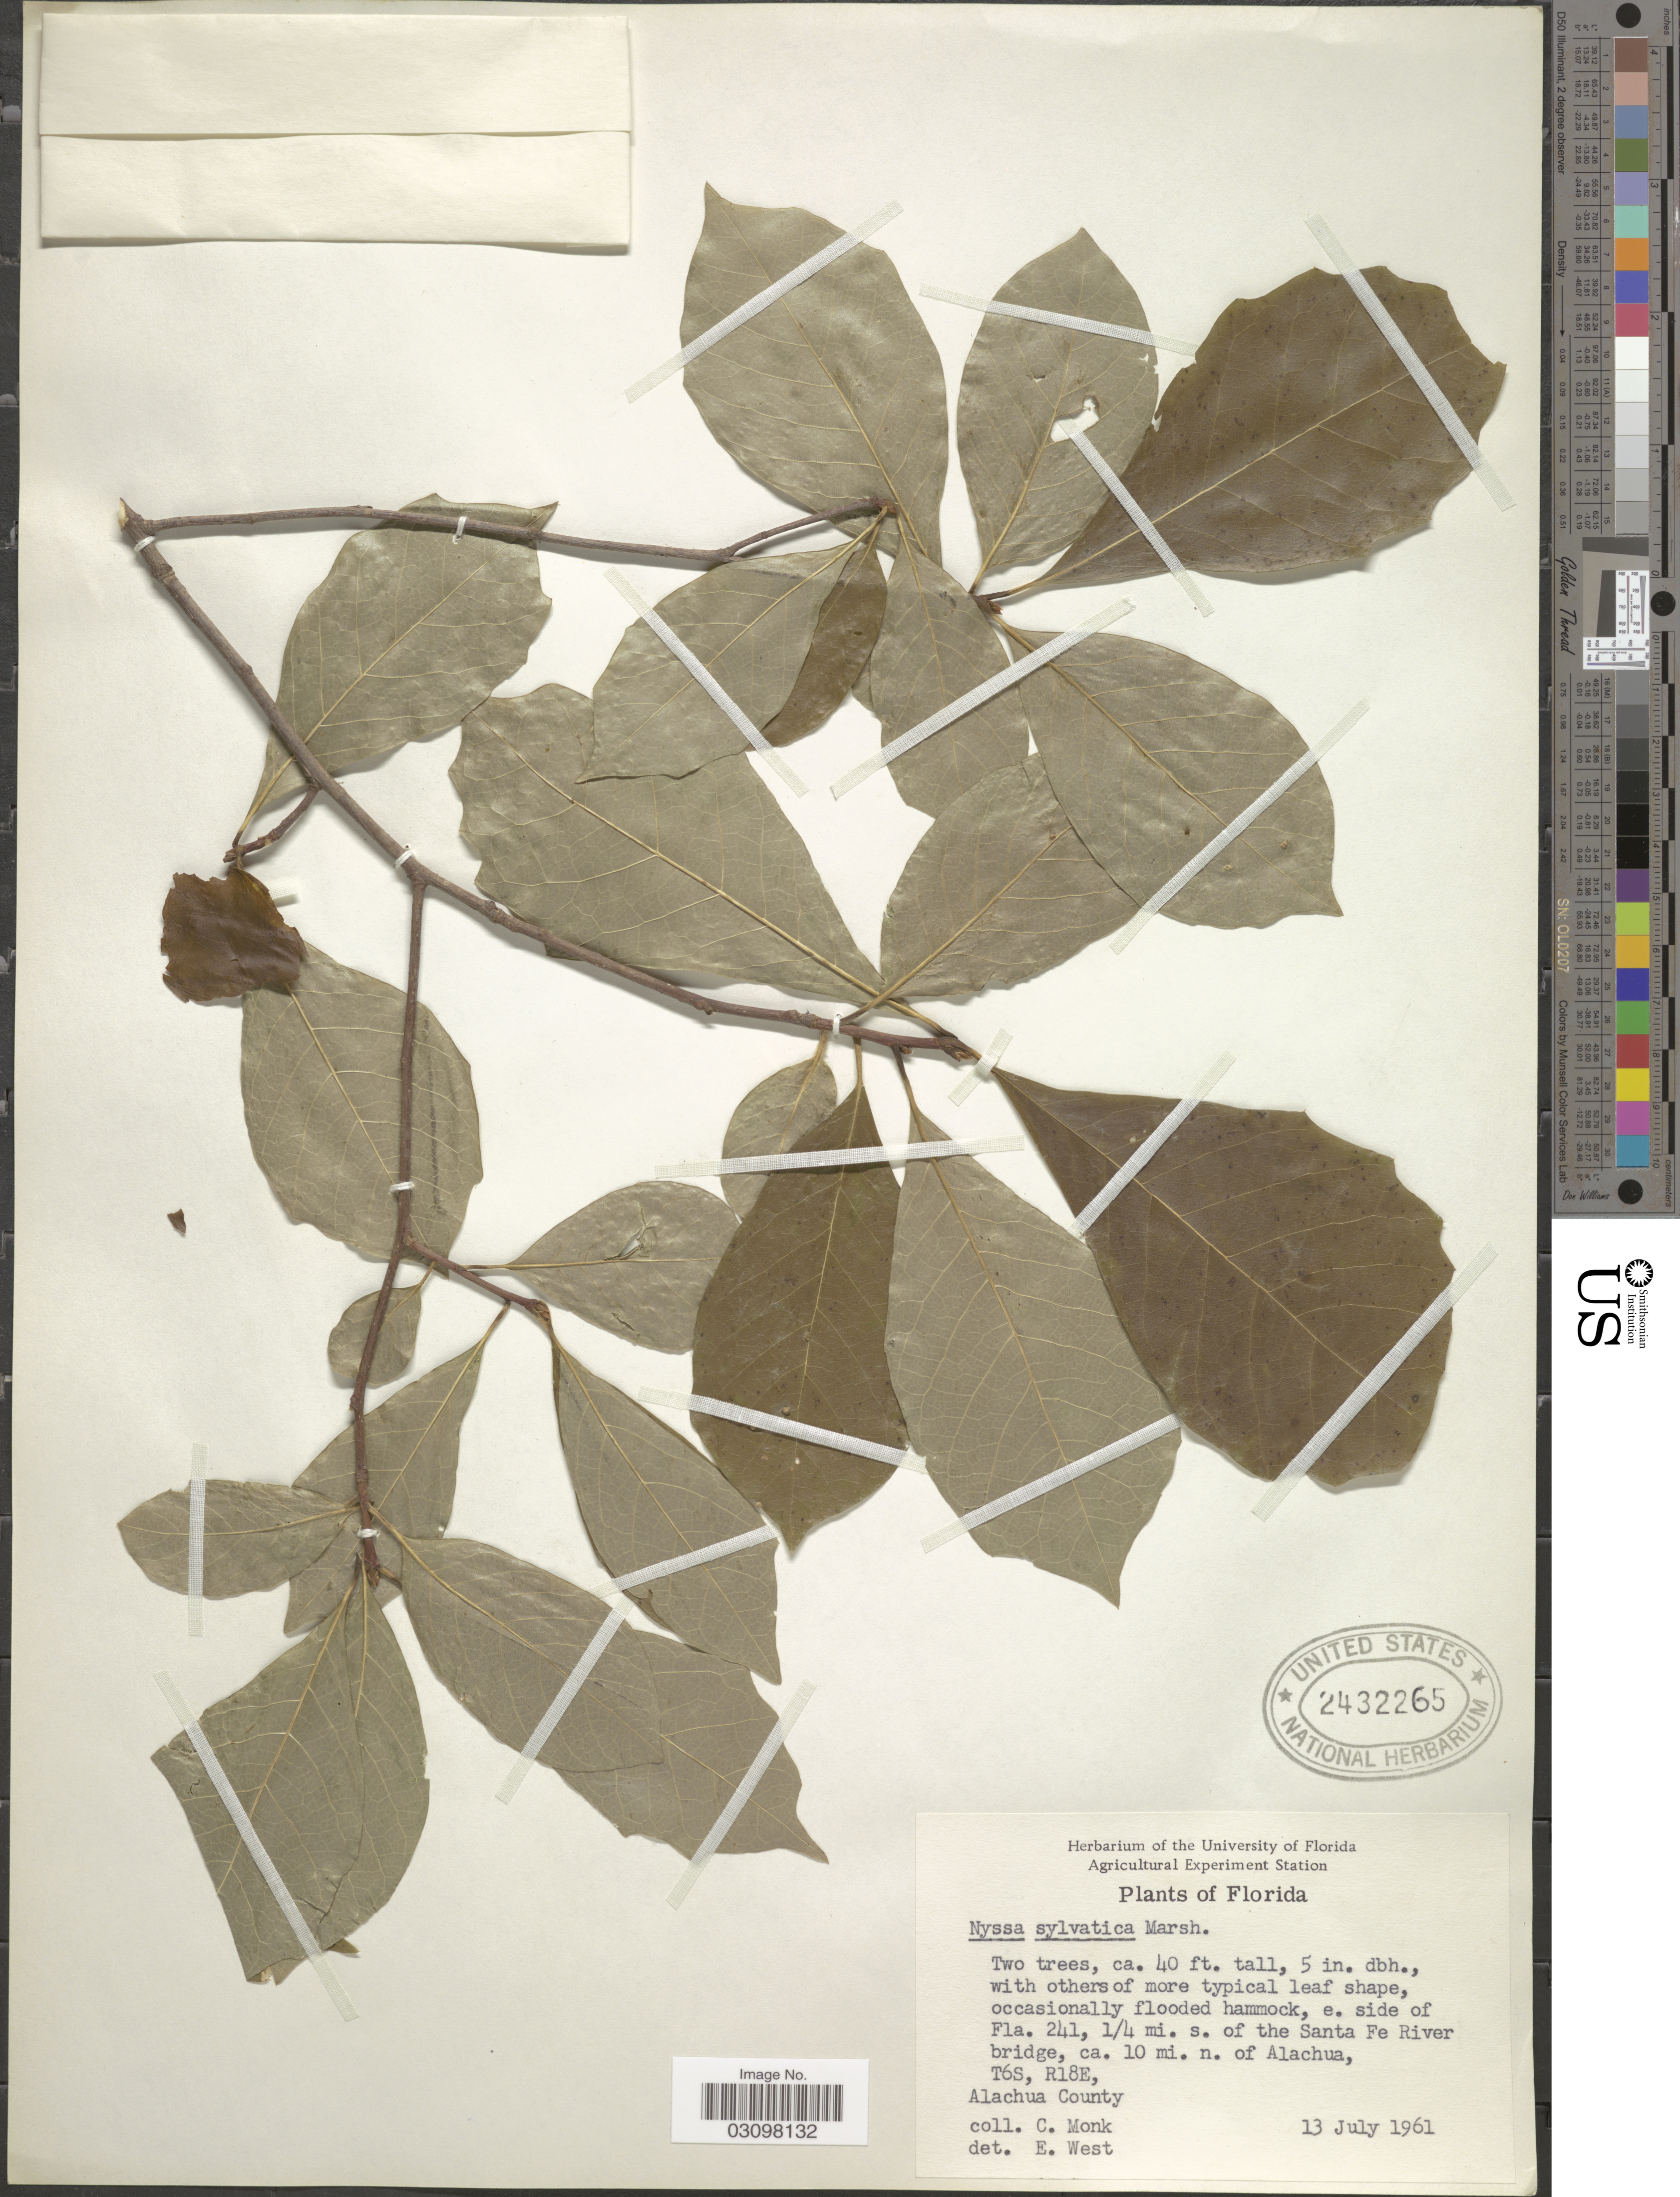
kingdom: Plantae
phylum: Tracheophyta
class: Magnoliopsida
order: Cornales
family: Nyssaceae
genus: Nyssa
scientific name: Nyssa sylvatica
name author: Marshall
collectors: C. Monk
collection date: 1961-07-13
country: United States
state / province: Florida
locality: E. side of Fla. 241, ¼ mi. s. of the Santa Fe River bridge, ca. 10 mi. n. of Alachua, T6S, R18E. Alachua County.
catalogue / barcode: US 2432265